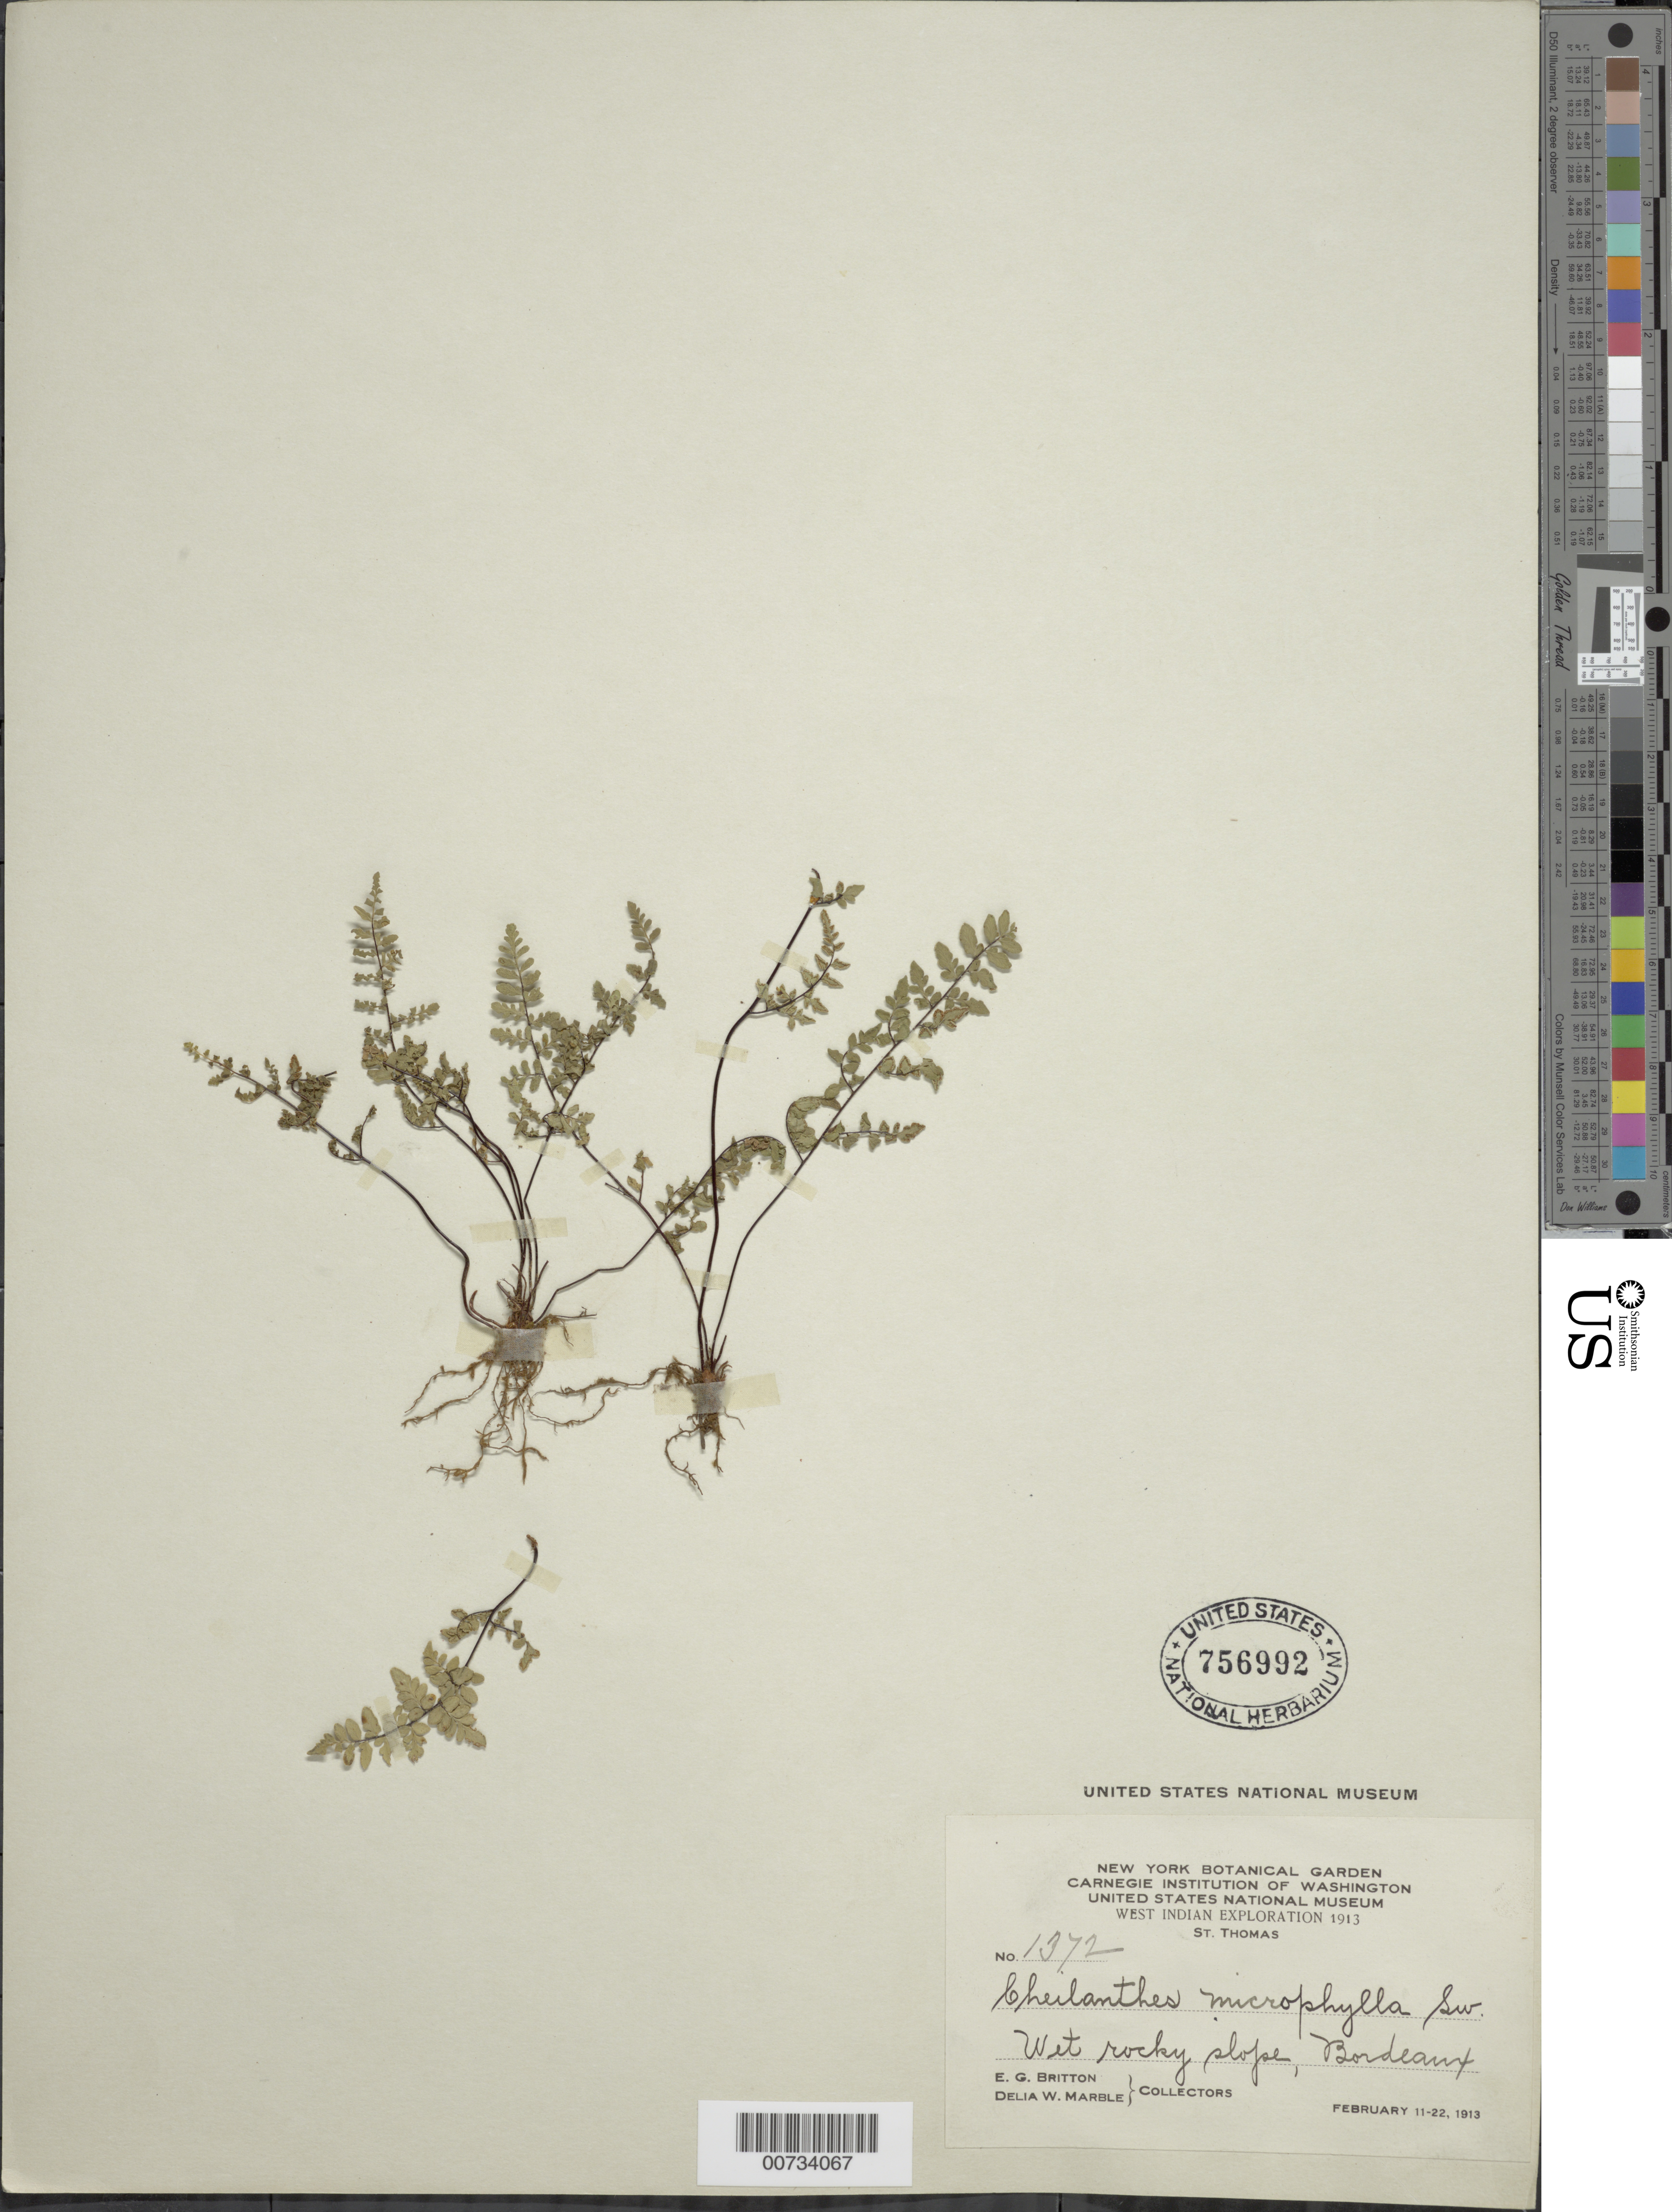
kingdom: Plantae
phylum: Tracheophyta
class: Polypodiopsida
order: Polypodiales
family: Pteridaceae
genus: Myriopteris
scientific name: Myriopteris microphylla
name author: (Sw.) Grusz & Windham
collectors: E. G. Britton & D. W. Marble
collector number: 1372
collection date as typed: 11 Feb 1913 to 22 Feb 1913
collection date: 1913-02-11/1913-02-22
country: U.S. Virgin Islands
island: St. Thomas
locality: St. Thomas: Bordeaux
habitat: Wet rocky slope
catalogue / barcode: US 756992